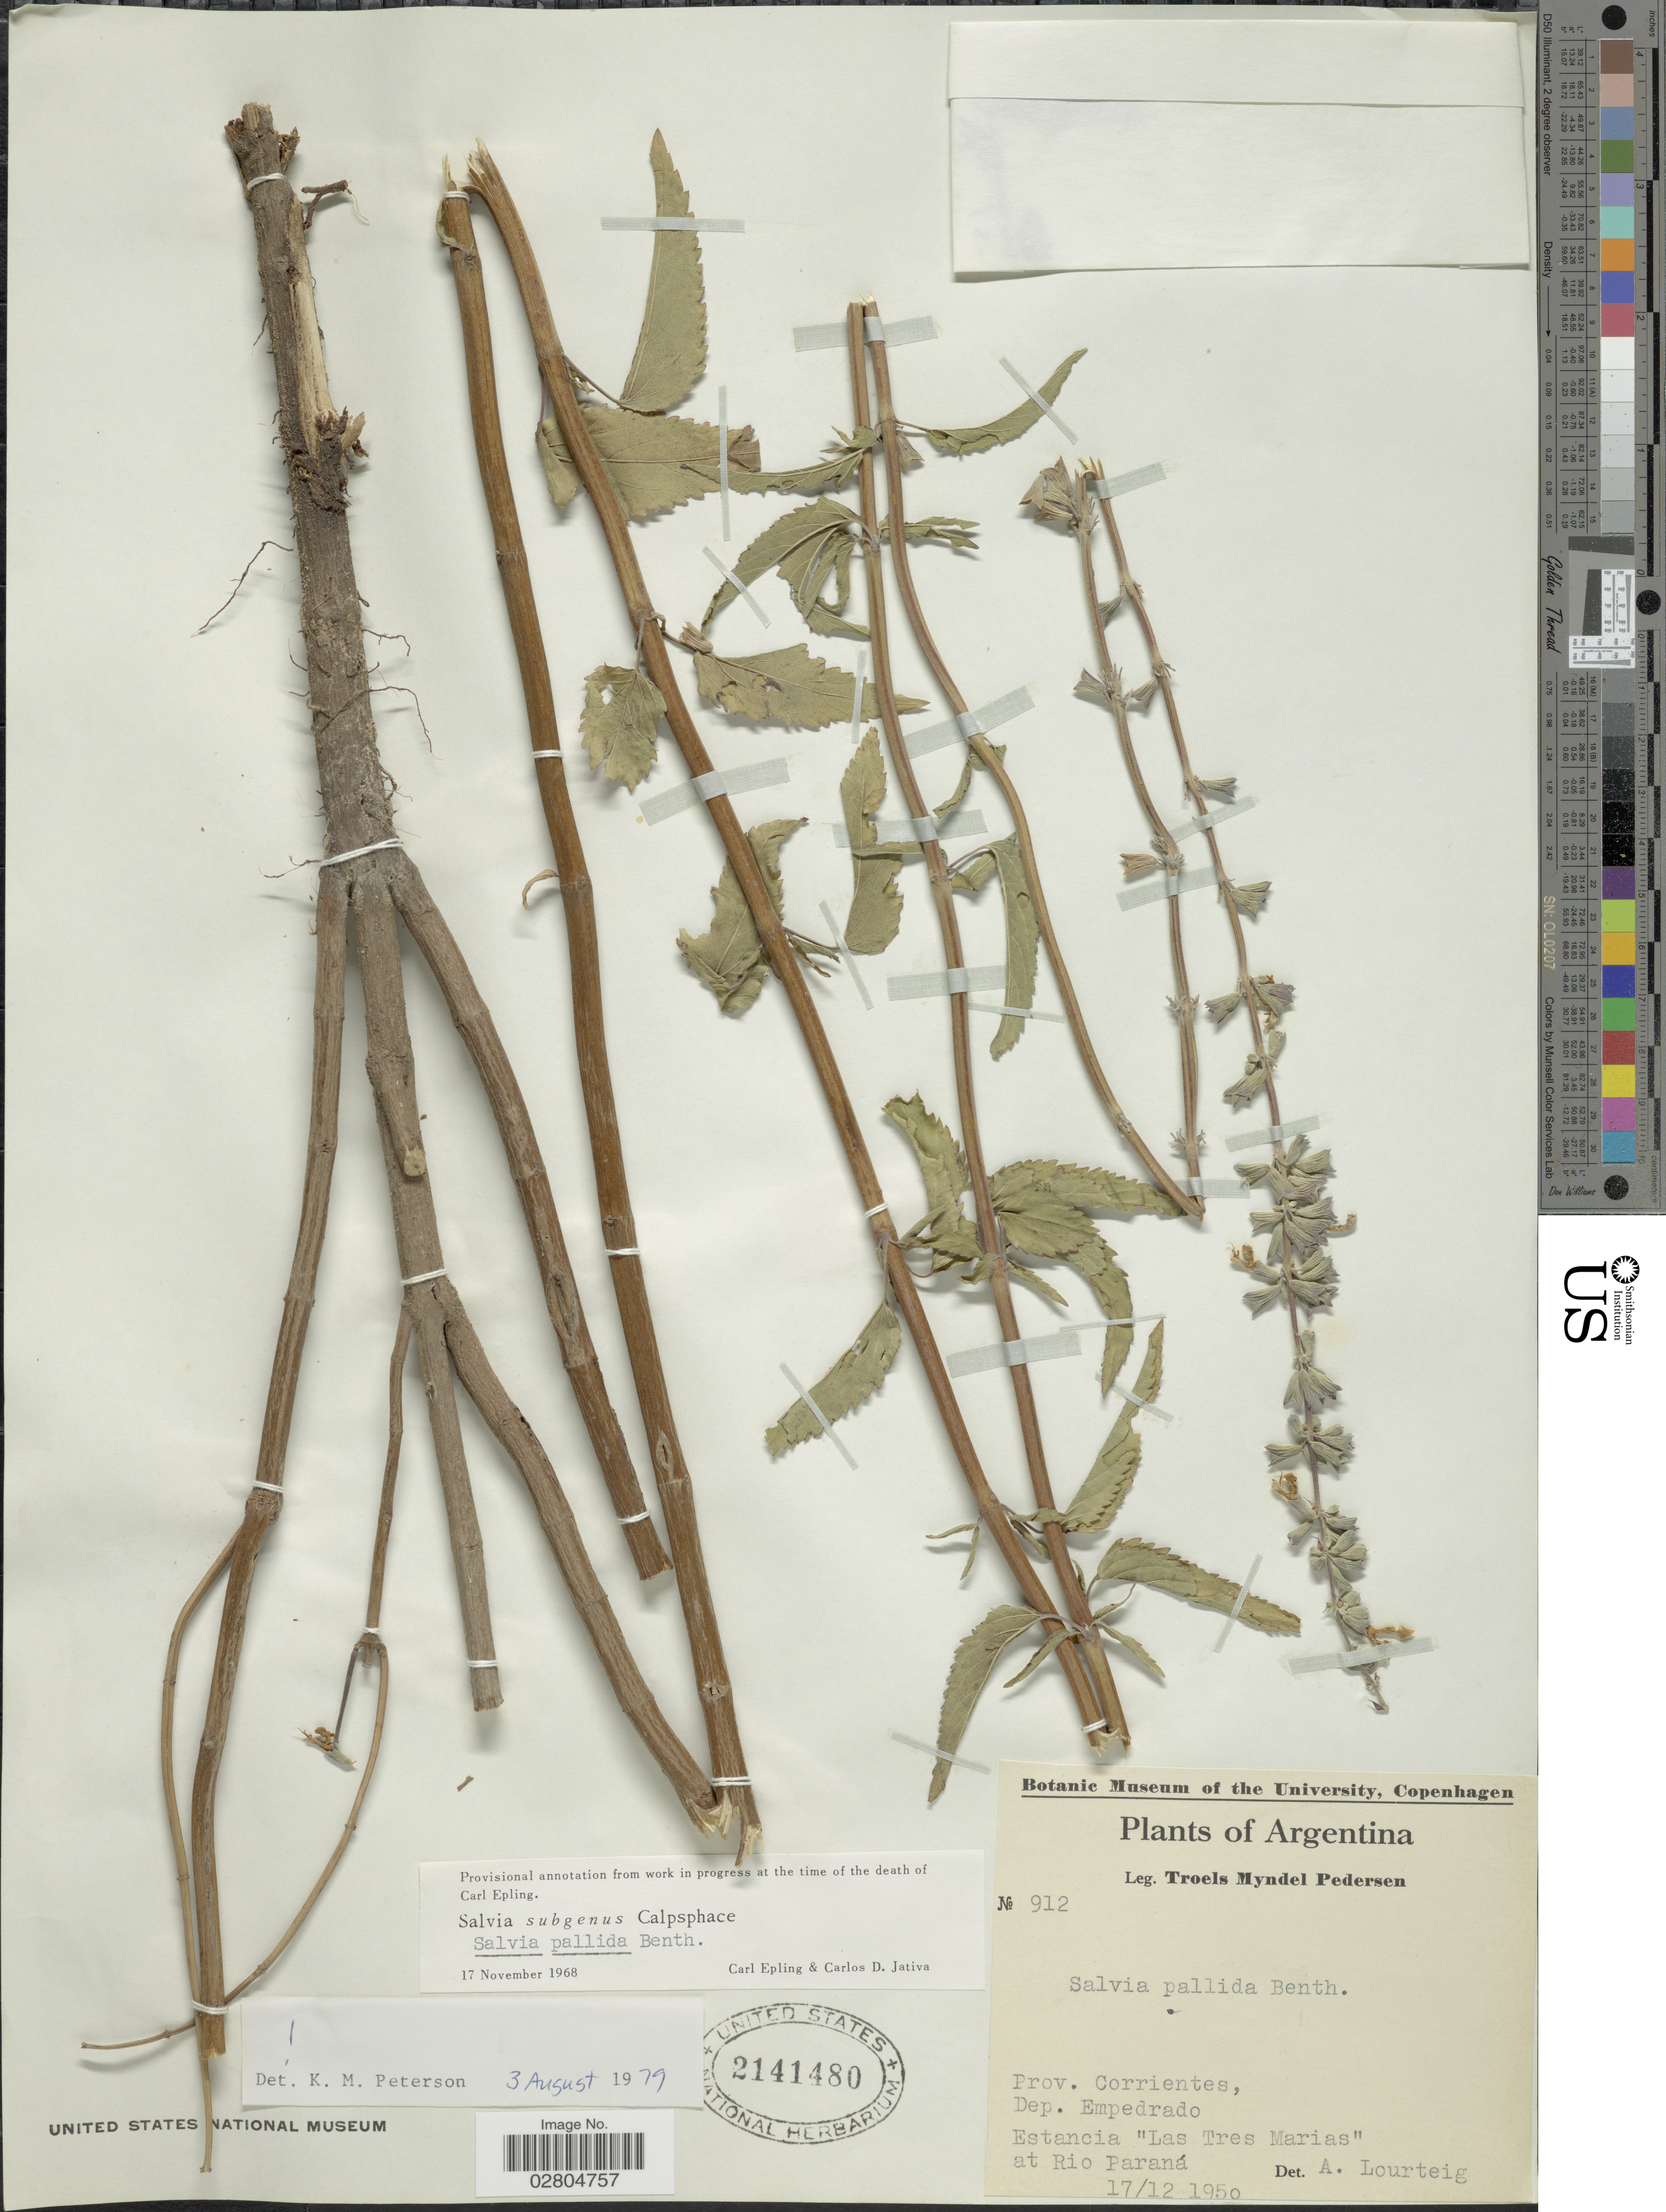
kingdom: Plantae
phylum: Tracheophyta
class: Magnoliopsida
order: Lamiales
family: Lamiaceae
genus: Salvia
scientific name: Salvia pallida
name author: Benth.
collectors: T. Pederson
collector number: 912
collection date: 1950-12-17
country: Argentina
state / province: Corrientes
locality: Dep. Empedrado. Estancia "Las Tres Marias" at Rio Paraná.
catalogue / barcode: US 2141480